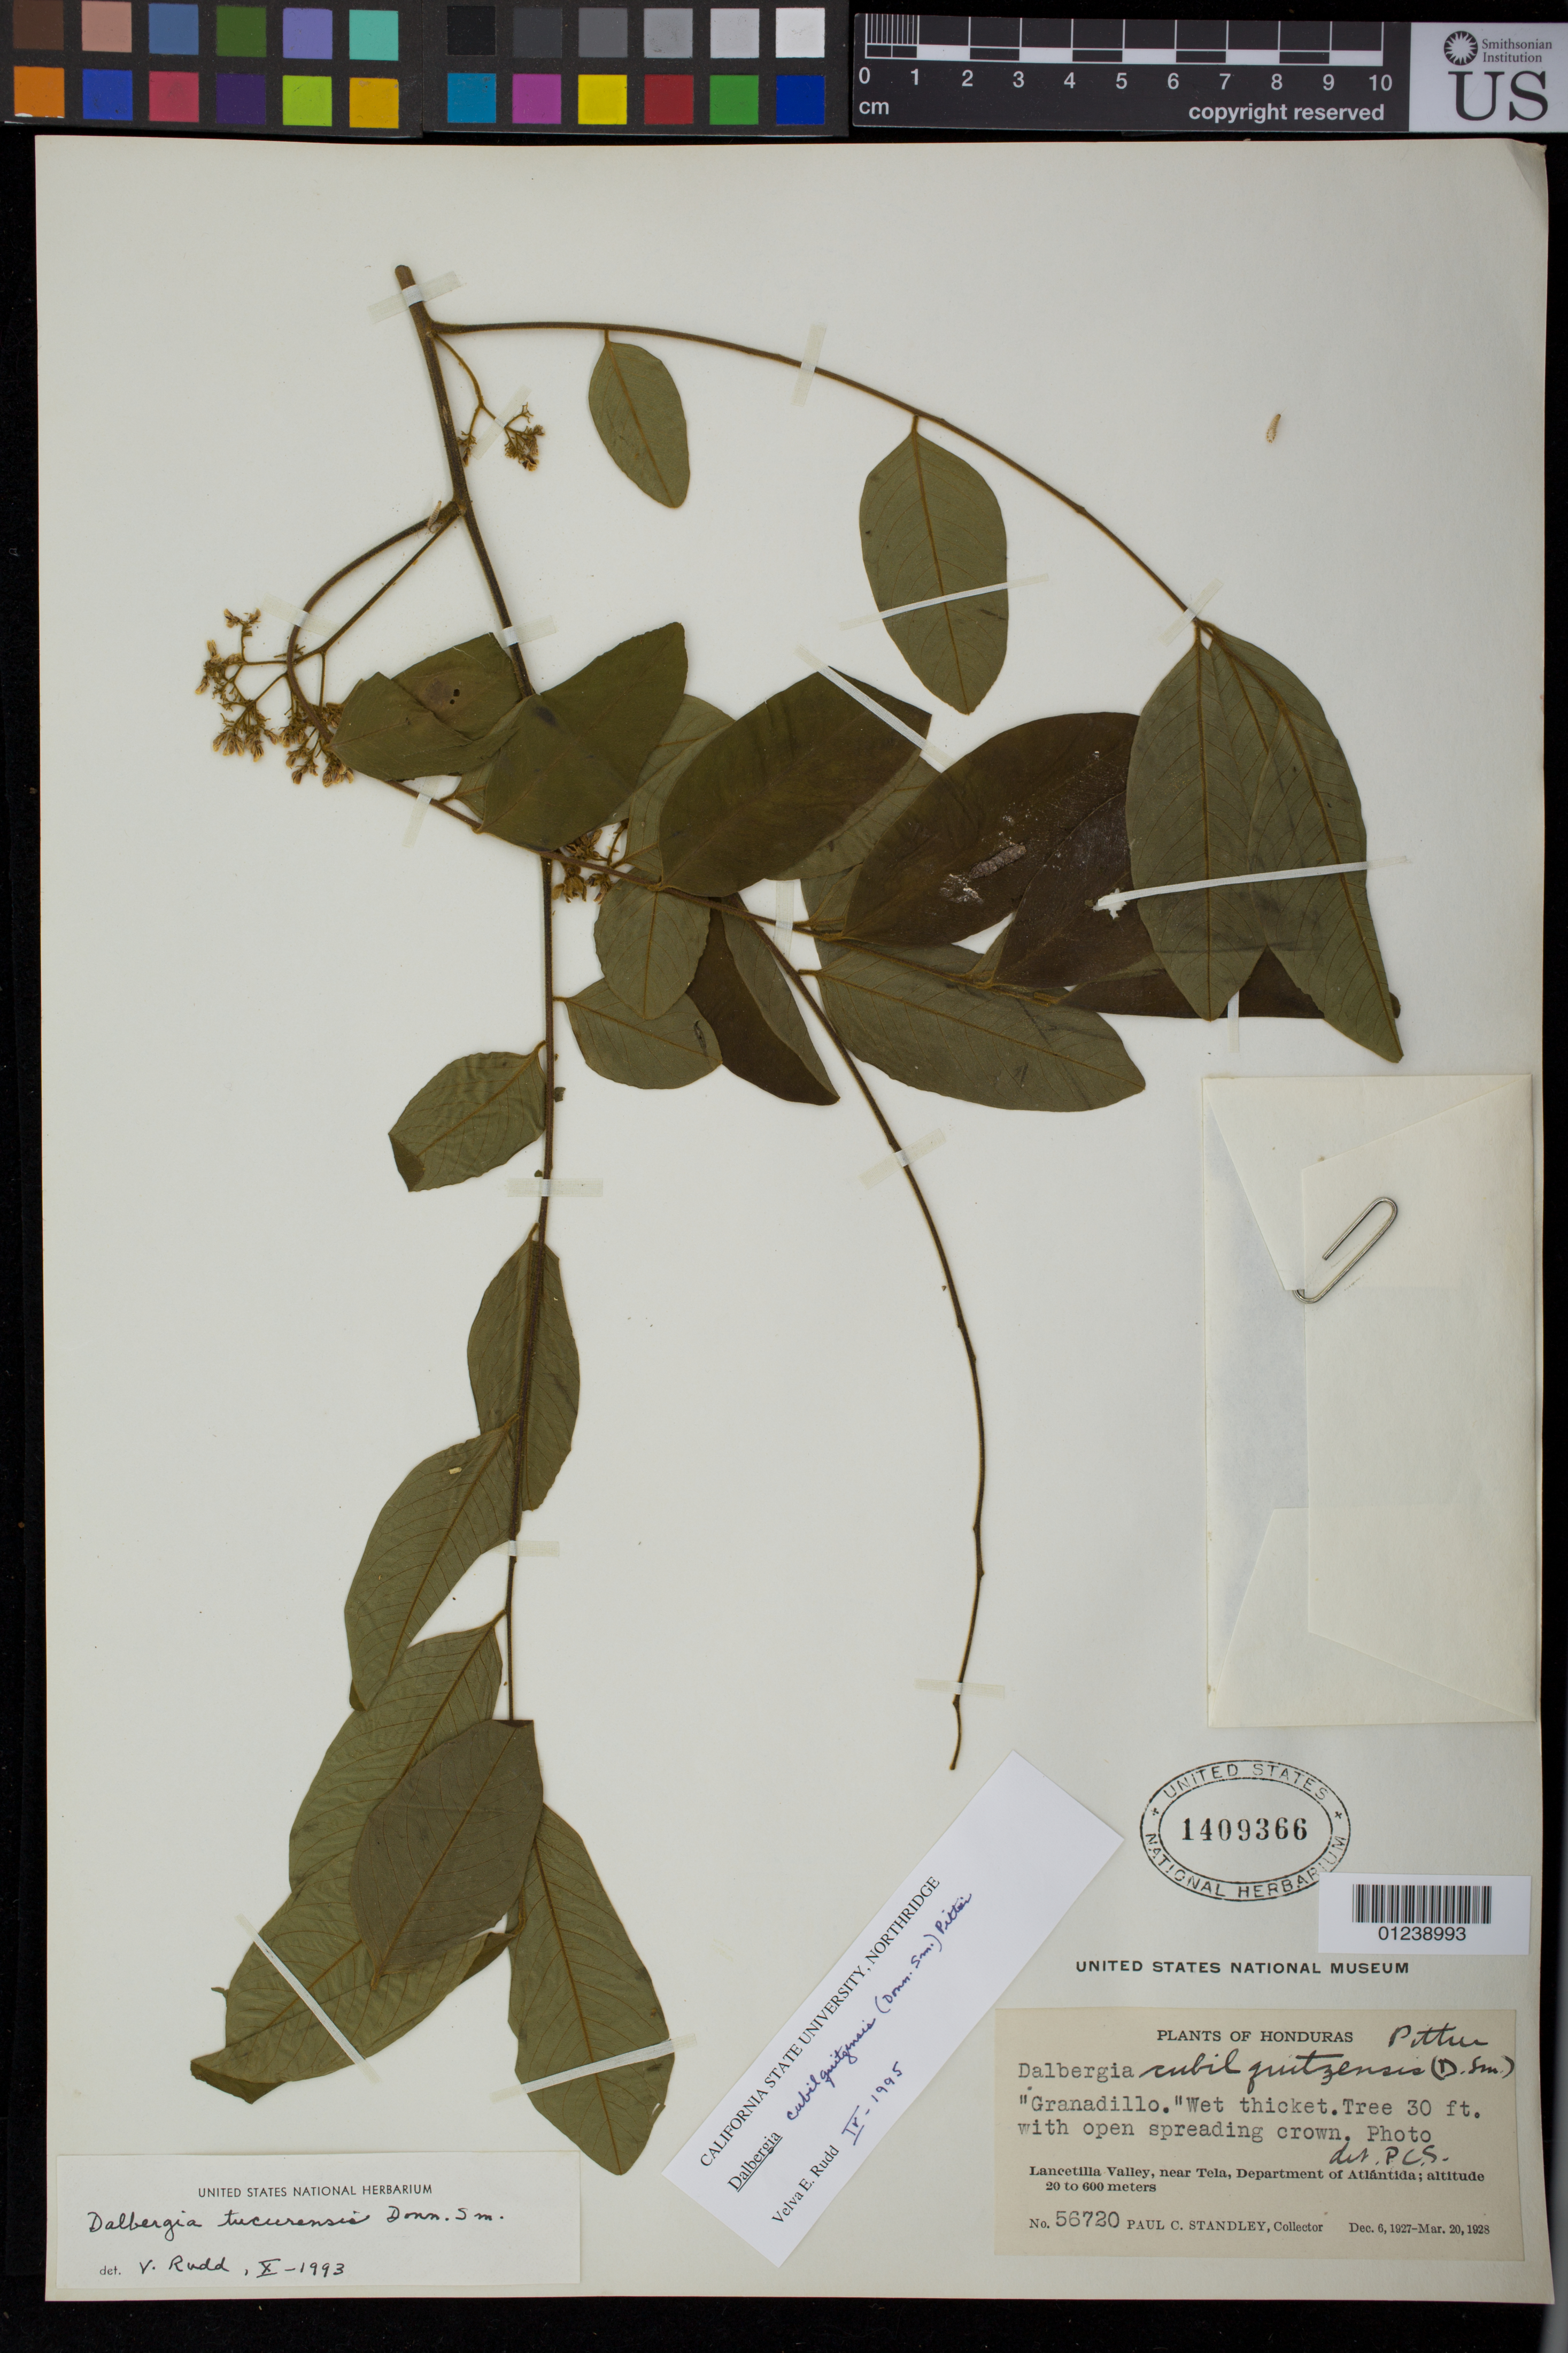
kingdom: Plantae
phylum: Tracheophyta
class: Magnoliopsida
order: Fabales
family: Fabaceae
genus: Dalbergia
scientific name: Dalbergia cubilquitzensis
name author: (Donn. Sm.) Pittier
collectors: P. C. Standley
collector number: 56720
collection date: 1927-12-06/1928-03-28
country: Honduras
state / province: Atlántida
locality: Lancetilla Valley, near Tela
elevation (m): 20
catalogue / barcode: US 1409366